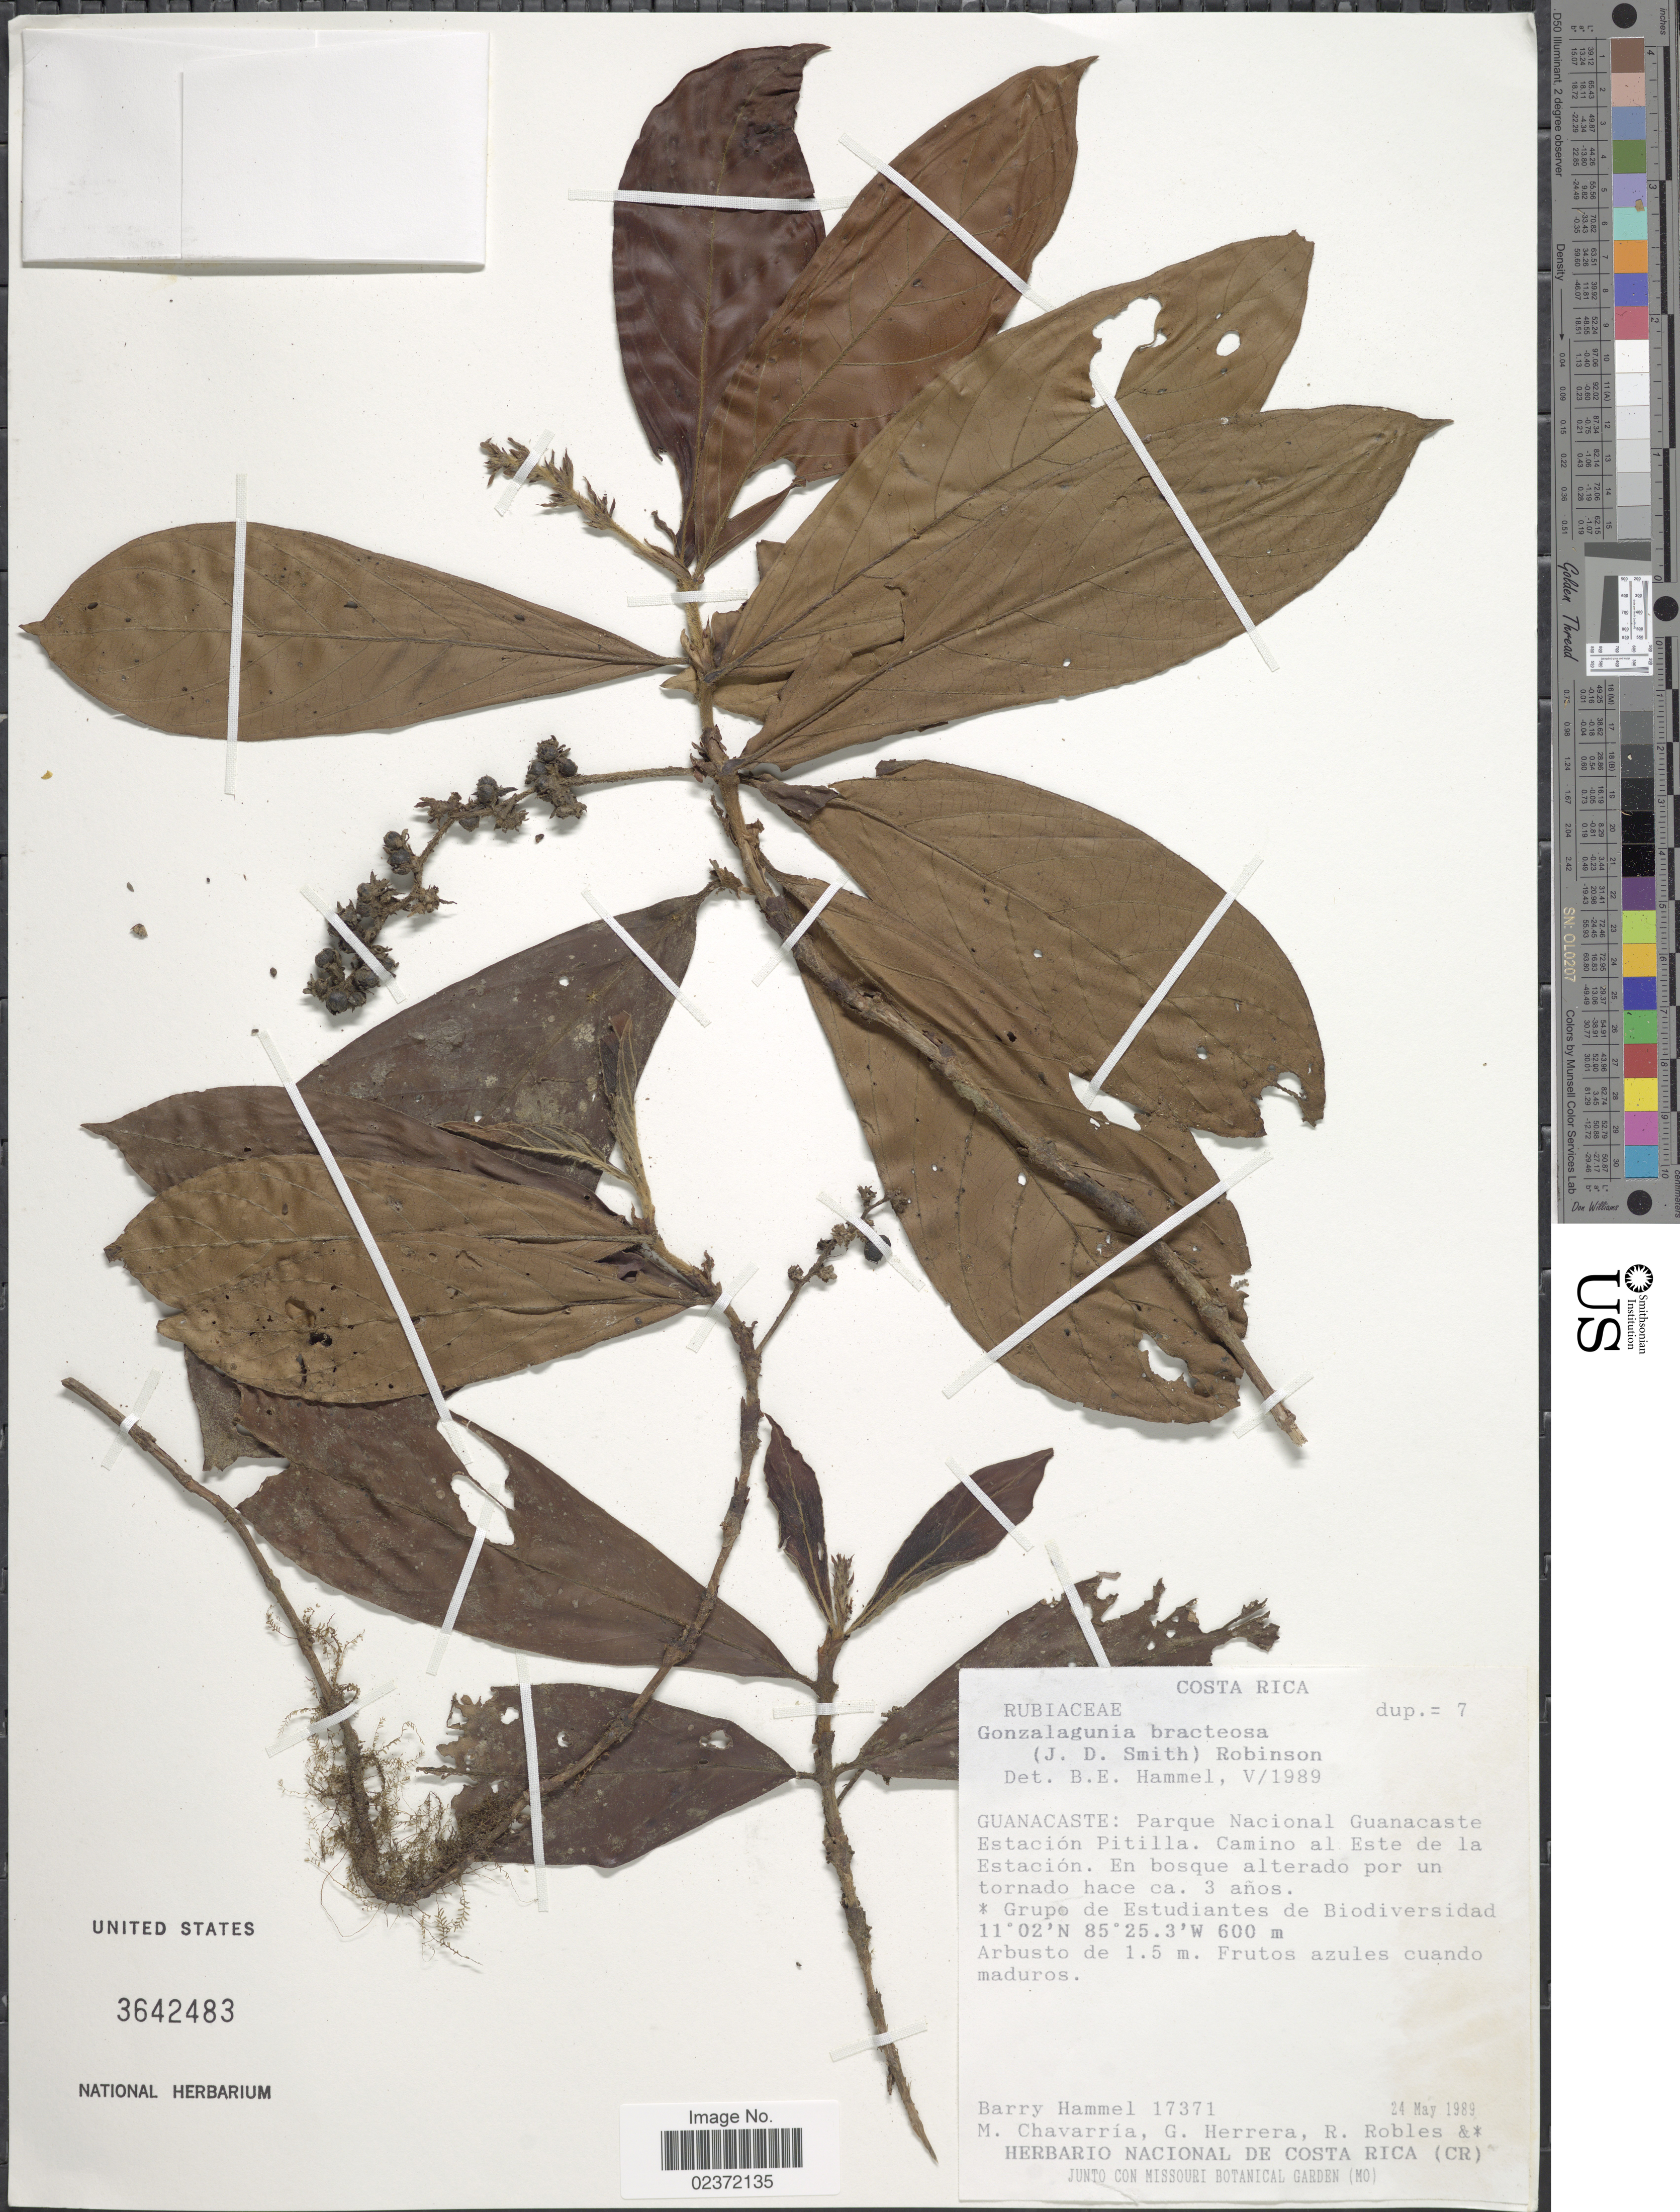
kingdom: Plantae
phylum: Tracheophyta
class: Magnoliopsida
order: Gentianales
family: Rubiaceae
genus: Gonzalagunia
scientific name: Gonzalagunia bracteosa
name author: (Donn. Sm.) B.L. Rob.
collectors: B. Hammel, M. Chavarria, G. Herrera & R. Robles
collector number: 17371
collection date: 1989-05-24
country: Costa Rica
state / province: Guanacaste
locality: Guanacaste: Parque Nacional Guanacaste Estacion Pitilla, Camino al Este de la Estacion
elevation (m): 600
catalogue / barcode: US 3642483